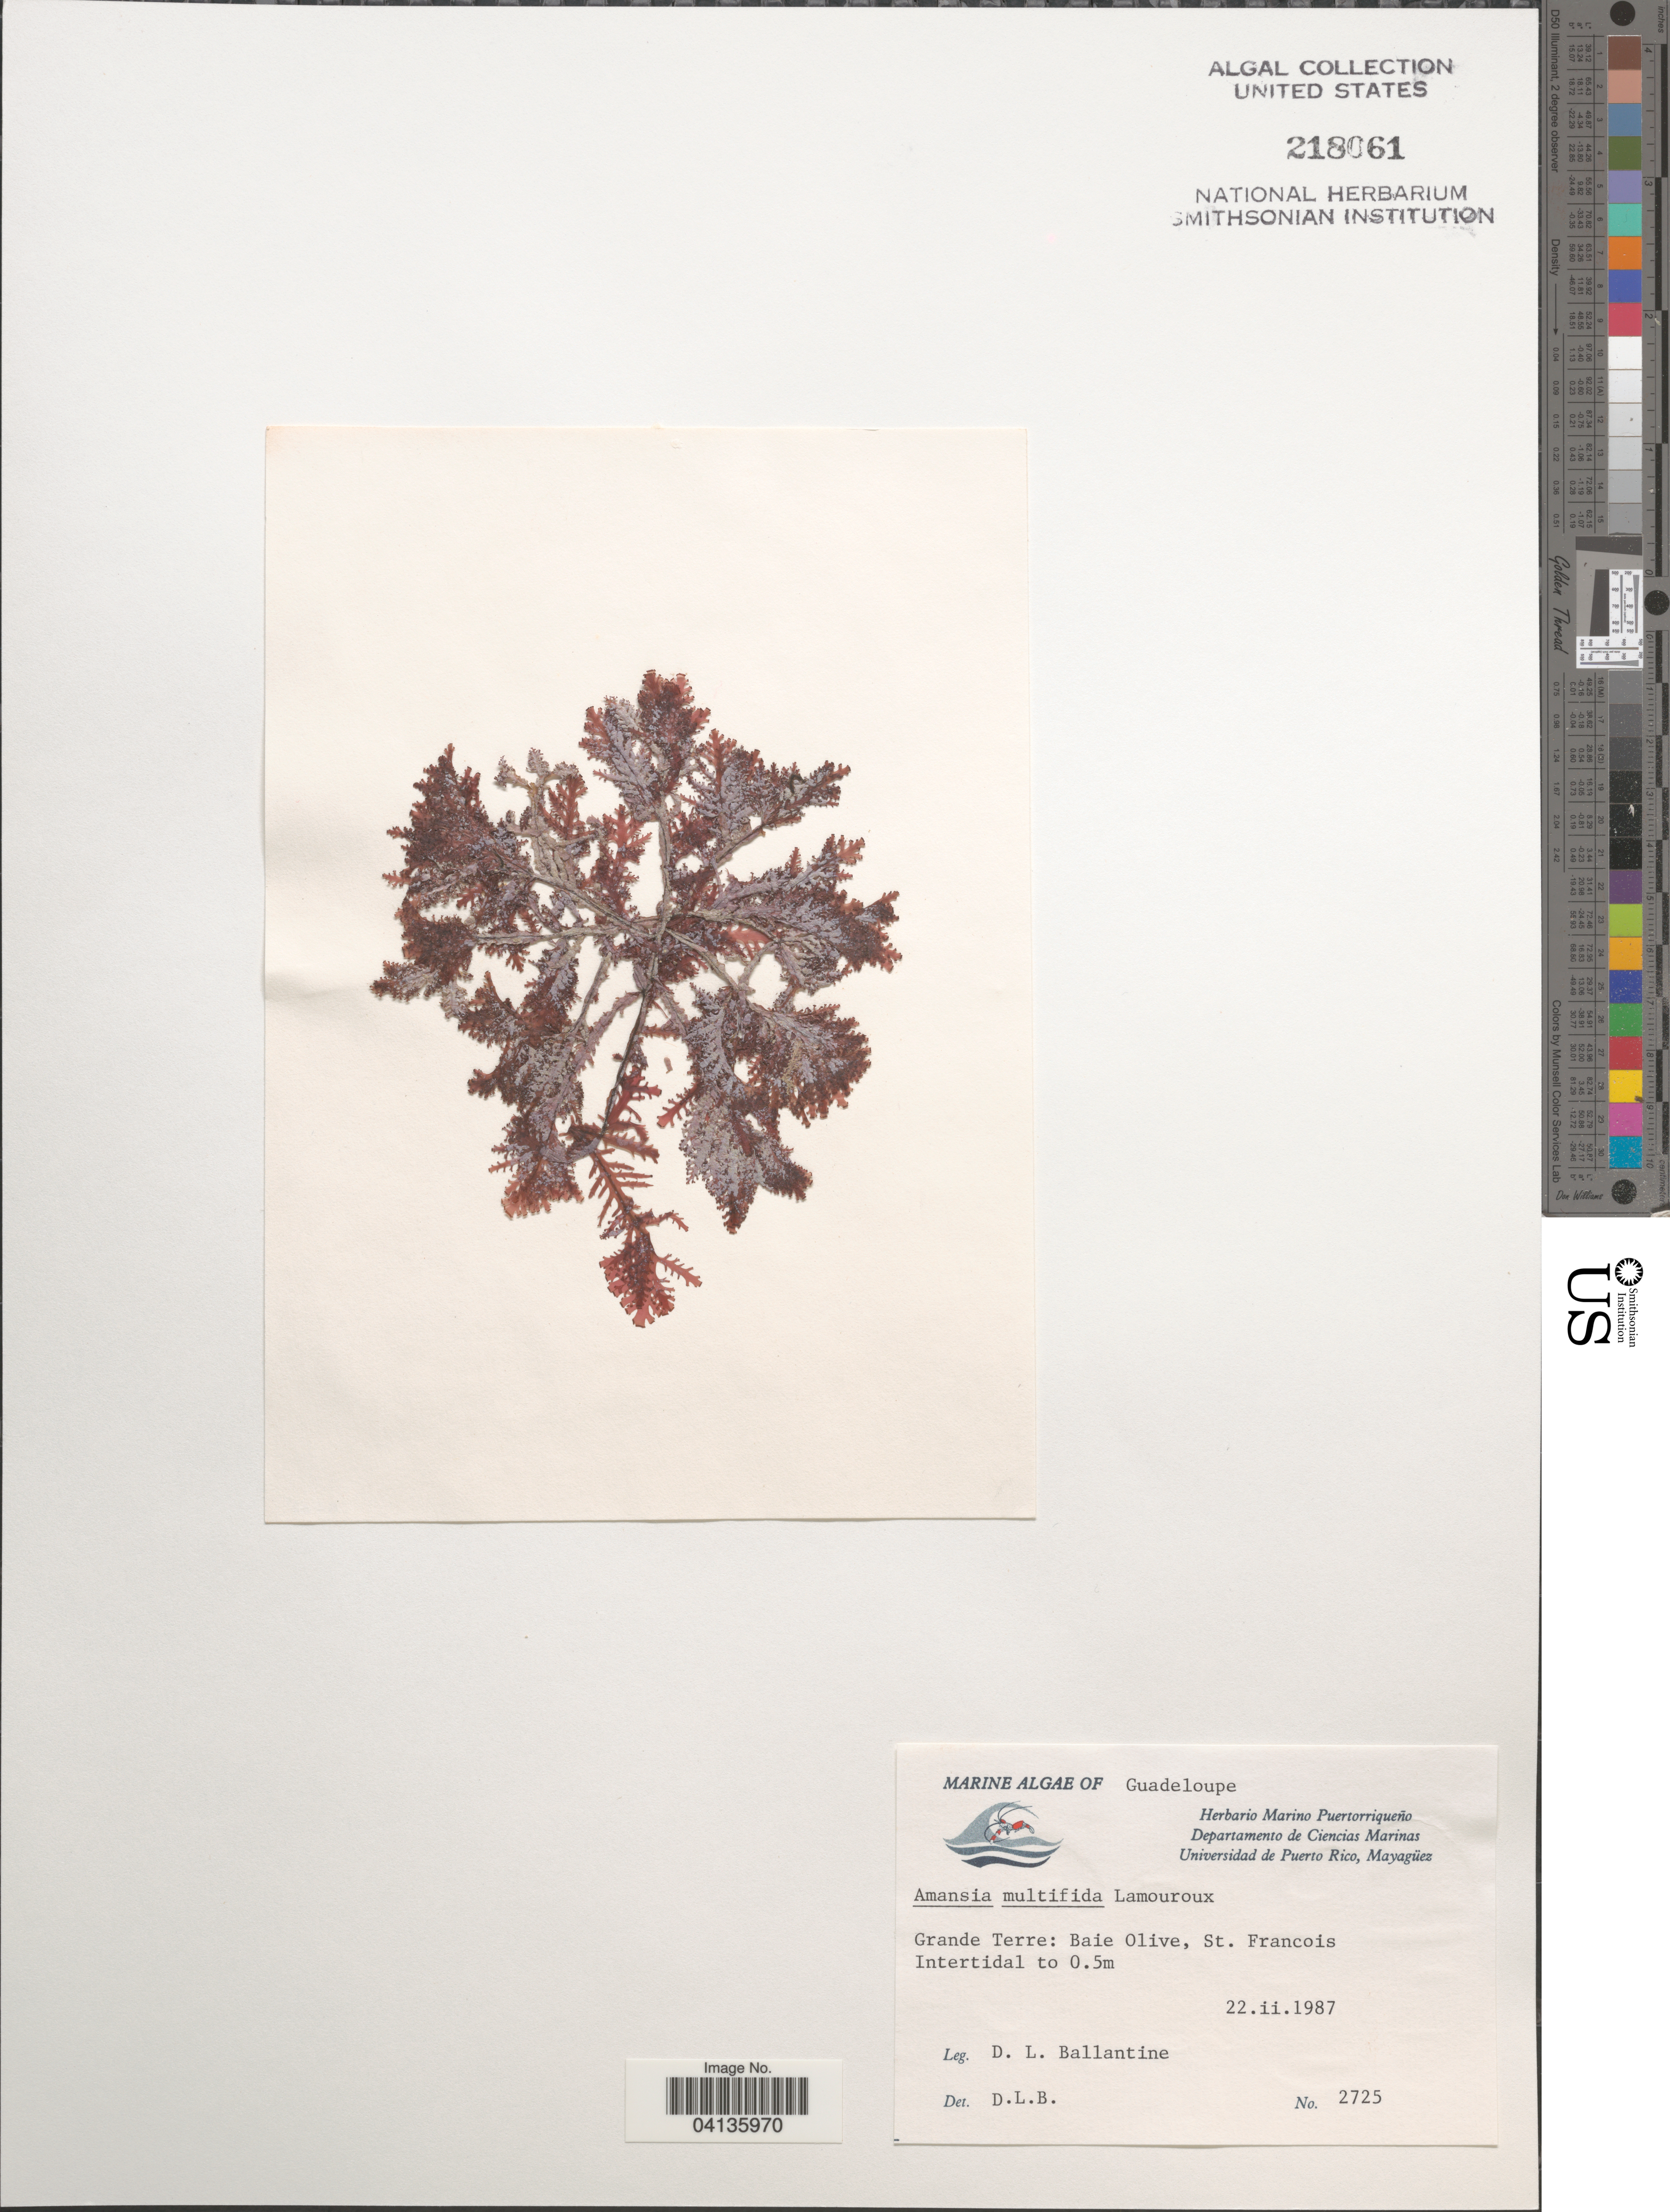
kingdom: Plantae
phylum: Rhodophyta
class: Florideophyceae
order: Ceramiales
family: Rhodomelaceae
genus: Amansia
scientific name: Amansia multifida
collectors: D.L. Ballantine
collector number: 2725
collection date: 1987-02-22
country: Guadeloupe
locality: Grande Terre: Baie Olive, St. Francois Intertidal to 0.5m.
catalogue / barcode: US 218061